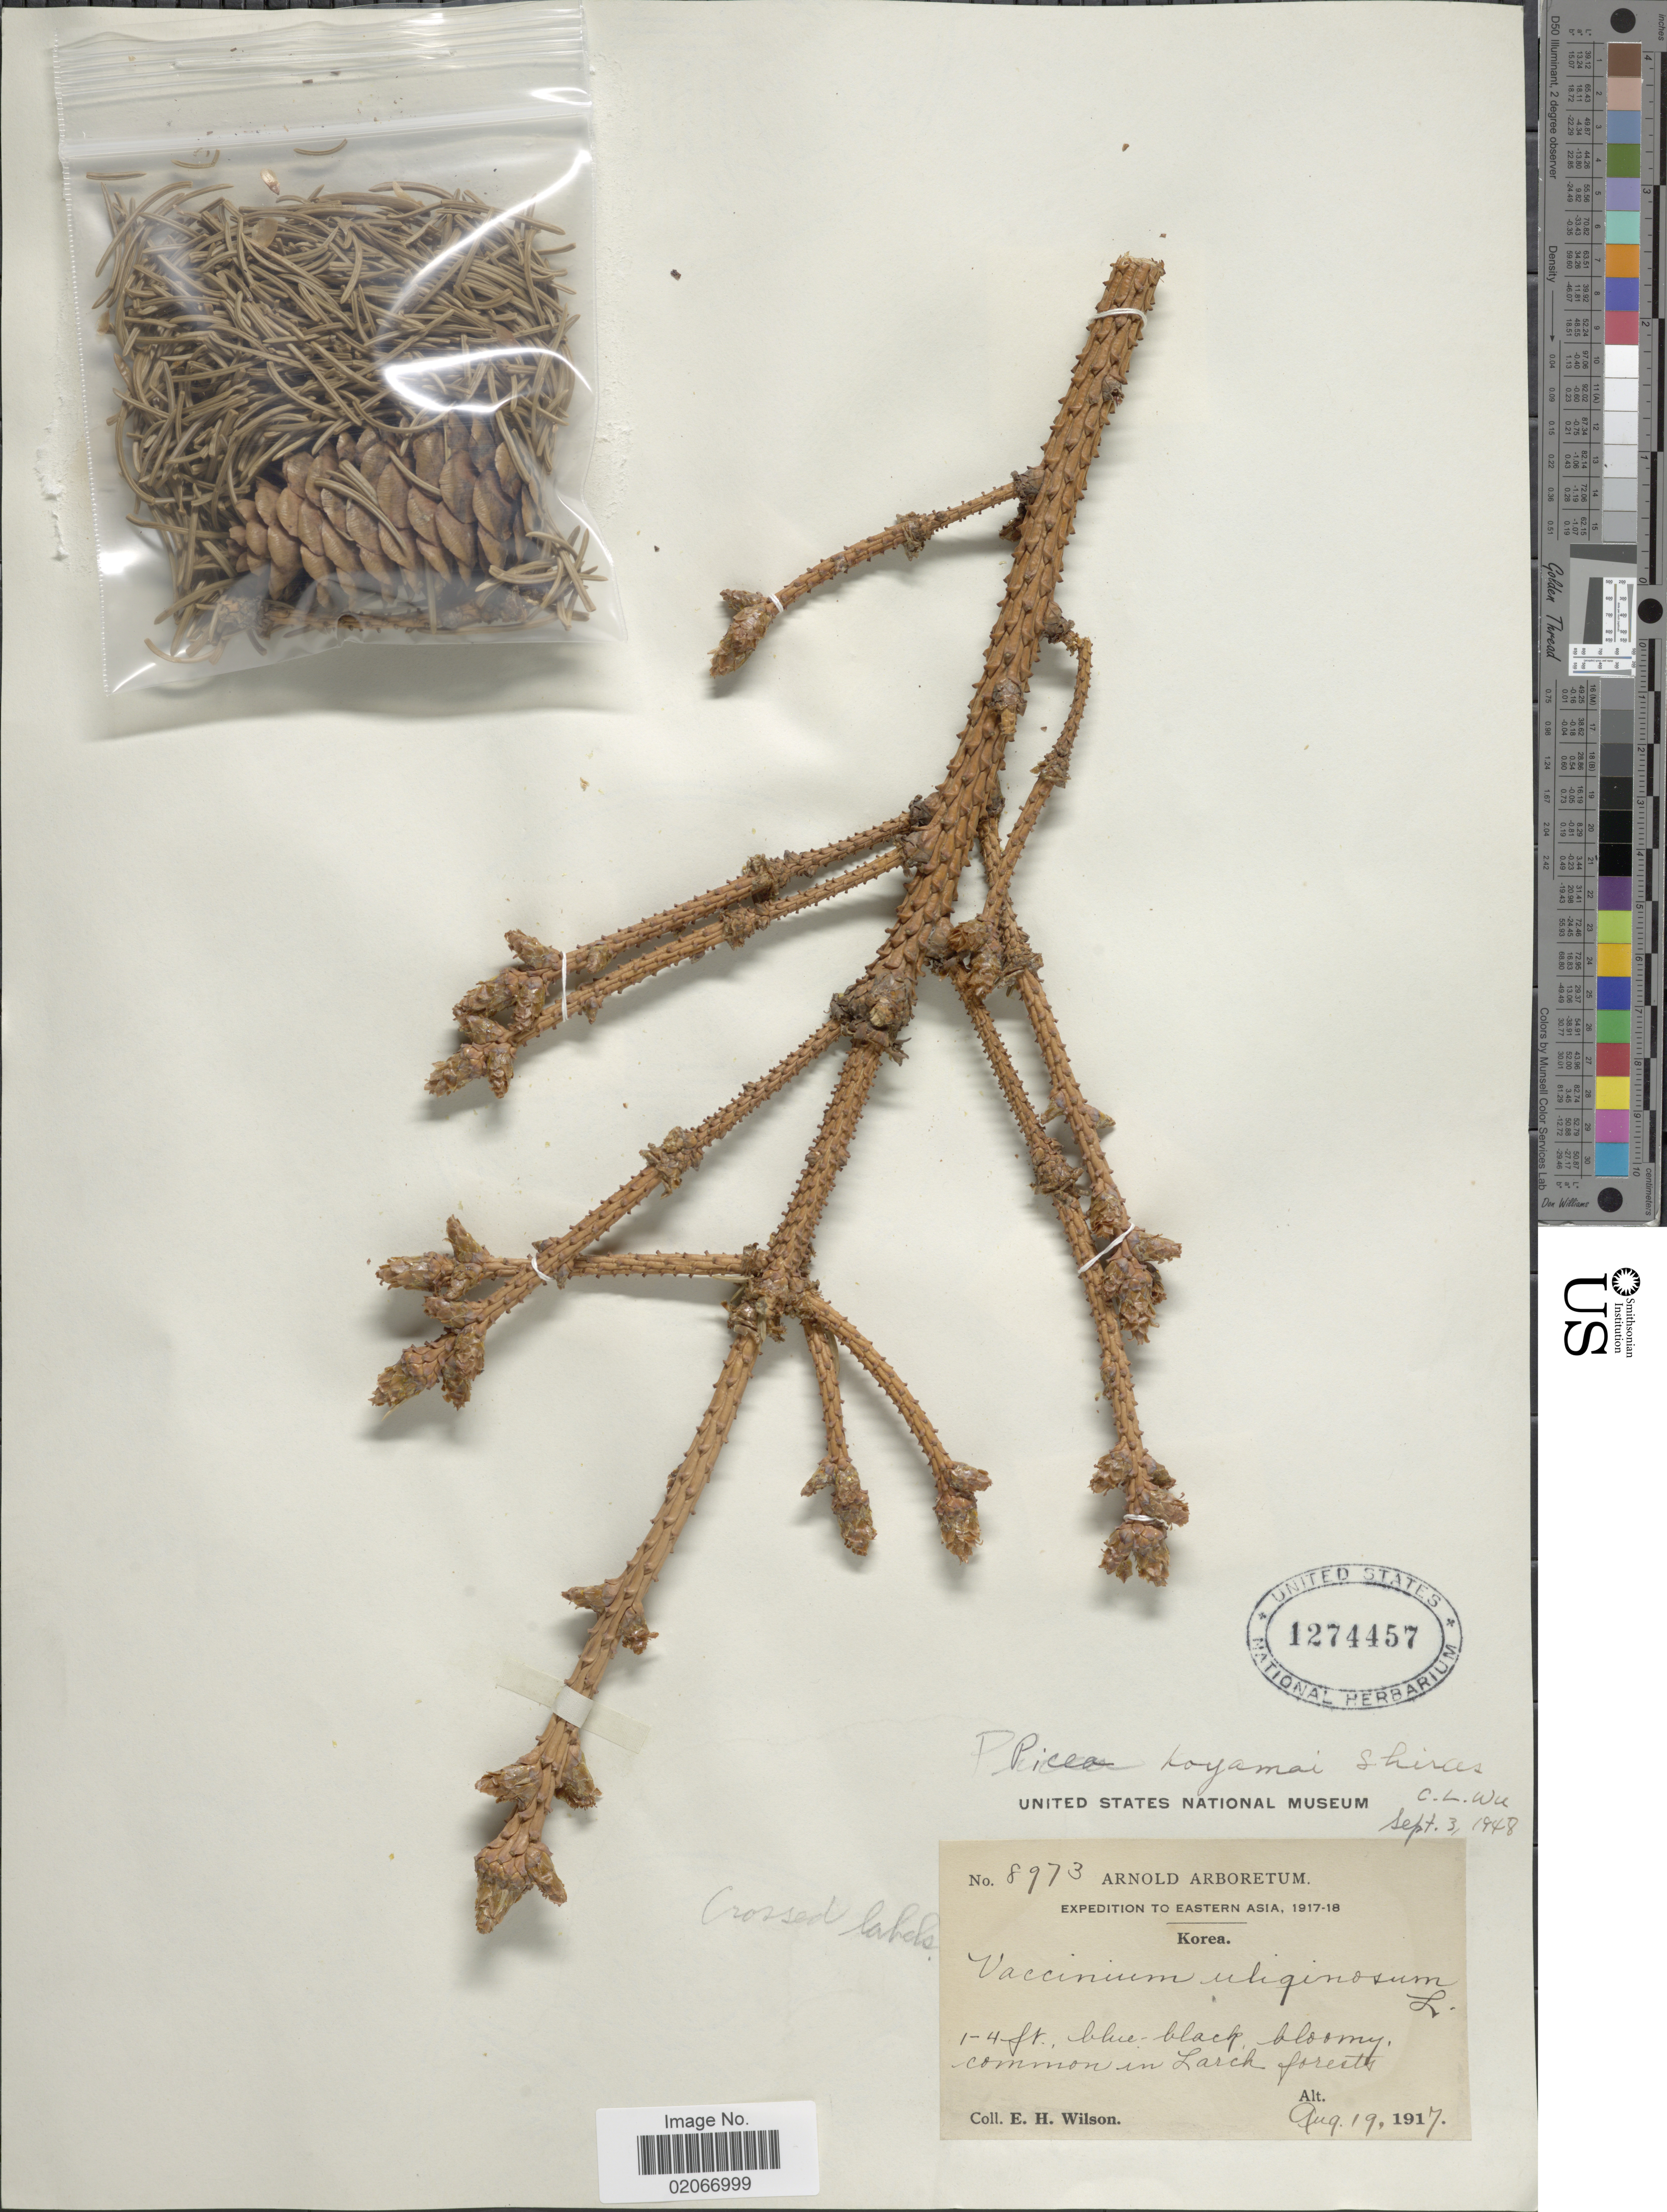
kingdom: Plantae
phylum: Tracheophyta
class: Pinopsida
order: Pinales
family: Pinaceae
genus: Picea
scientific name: Picea koyamae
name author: Shiras.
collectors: E. Wilson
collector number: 8973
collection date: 1917-08-19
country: North Korea / South Korea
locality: Common in Larck forests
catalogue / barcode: US 1274457